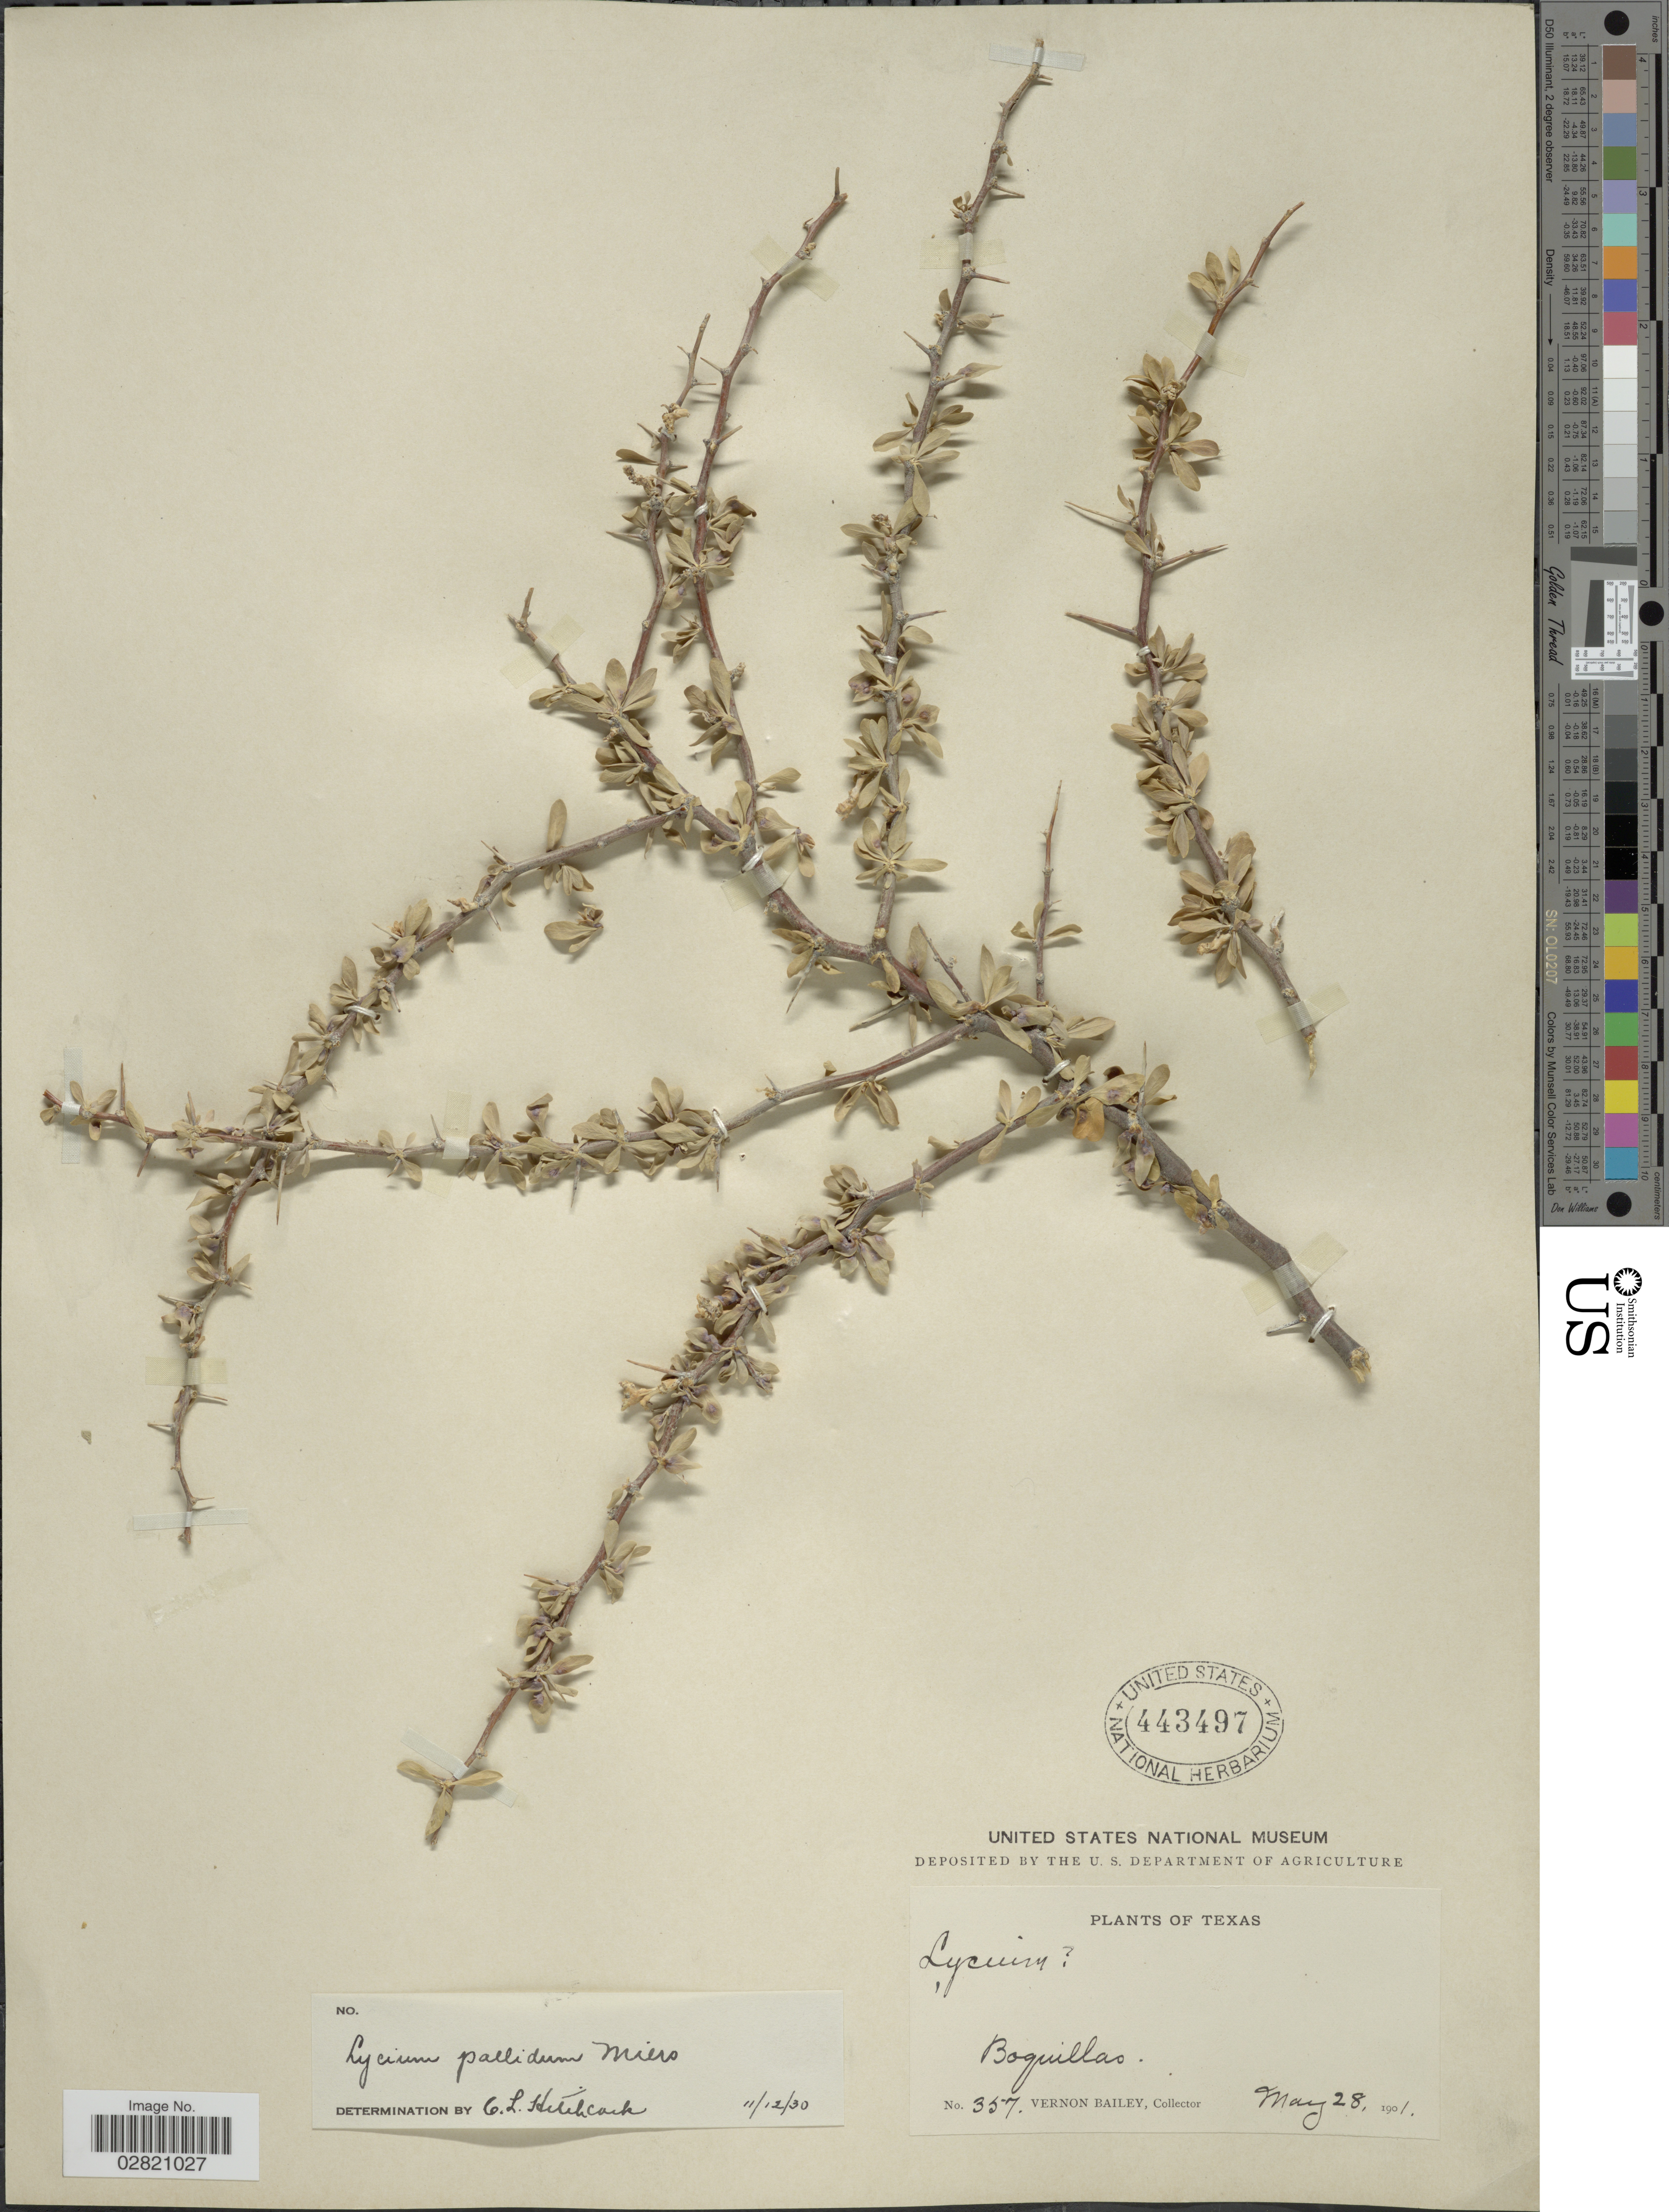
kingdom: Plantae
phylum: Tracheophyta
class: Magnoliopsida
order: Solanales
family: Solanaceae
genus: Lycium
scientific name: Lycium pallidum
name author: Miers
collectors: V. O. Bailey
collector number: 357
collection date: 1901-05-28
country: United States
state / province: Texas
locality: Boquillas.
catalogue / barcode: US 443497